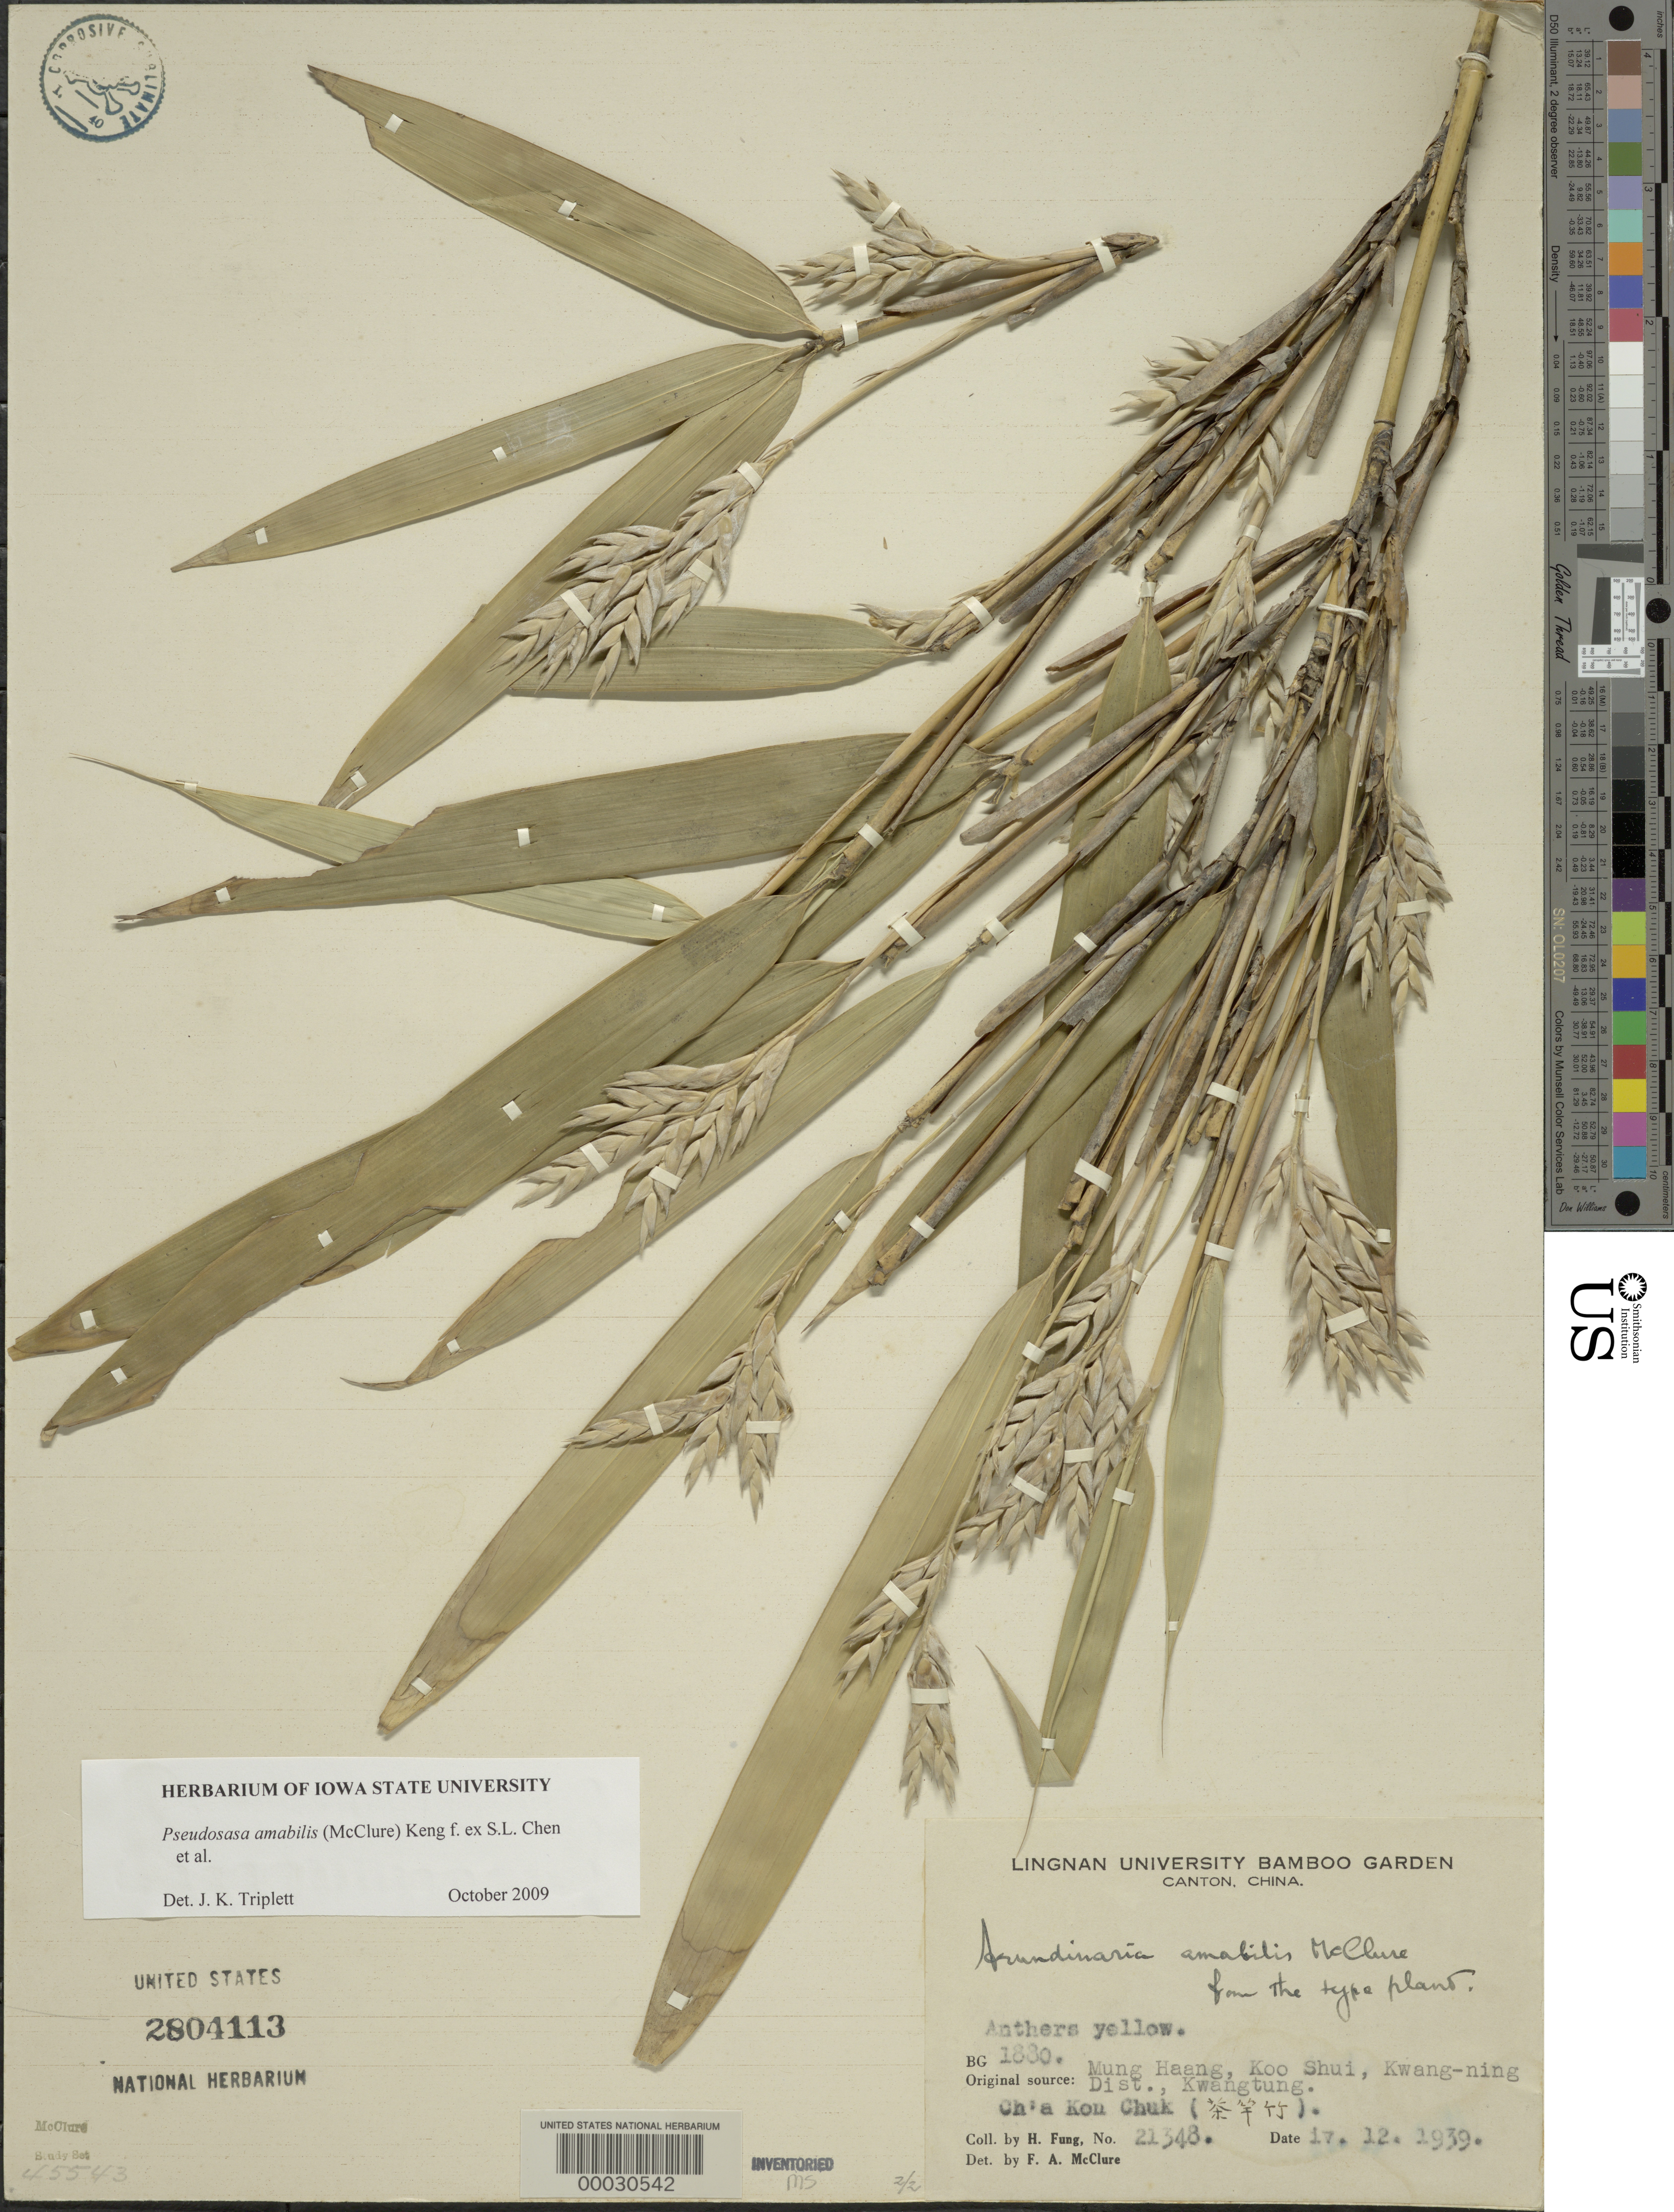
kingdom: Plantae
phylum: Tracheophyta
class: Liliopsida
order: Poales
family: Poaceae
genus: Pseudosasa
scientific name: Pseudosasa amabilis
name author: (McClure) Keng f.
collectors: H. L. Fung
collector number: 21348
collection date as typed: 26 Jan 1985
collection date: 1939-04-12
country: China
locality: Lingnan University Bamboo Garden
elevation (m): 980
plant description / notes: Leaf Complement, B.G. Originally collected in 1880, "from type plant" collected in Mung Haag, Koo Shui, Kwang-ning.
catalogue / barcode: US 2804113